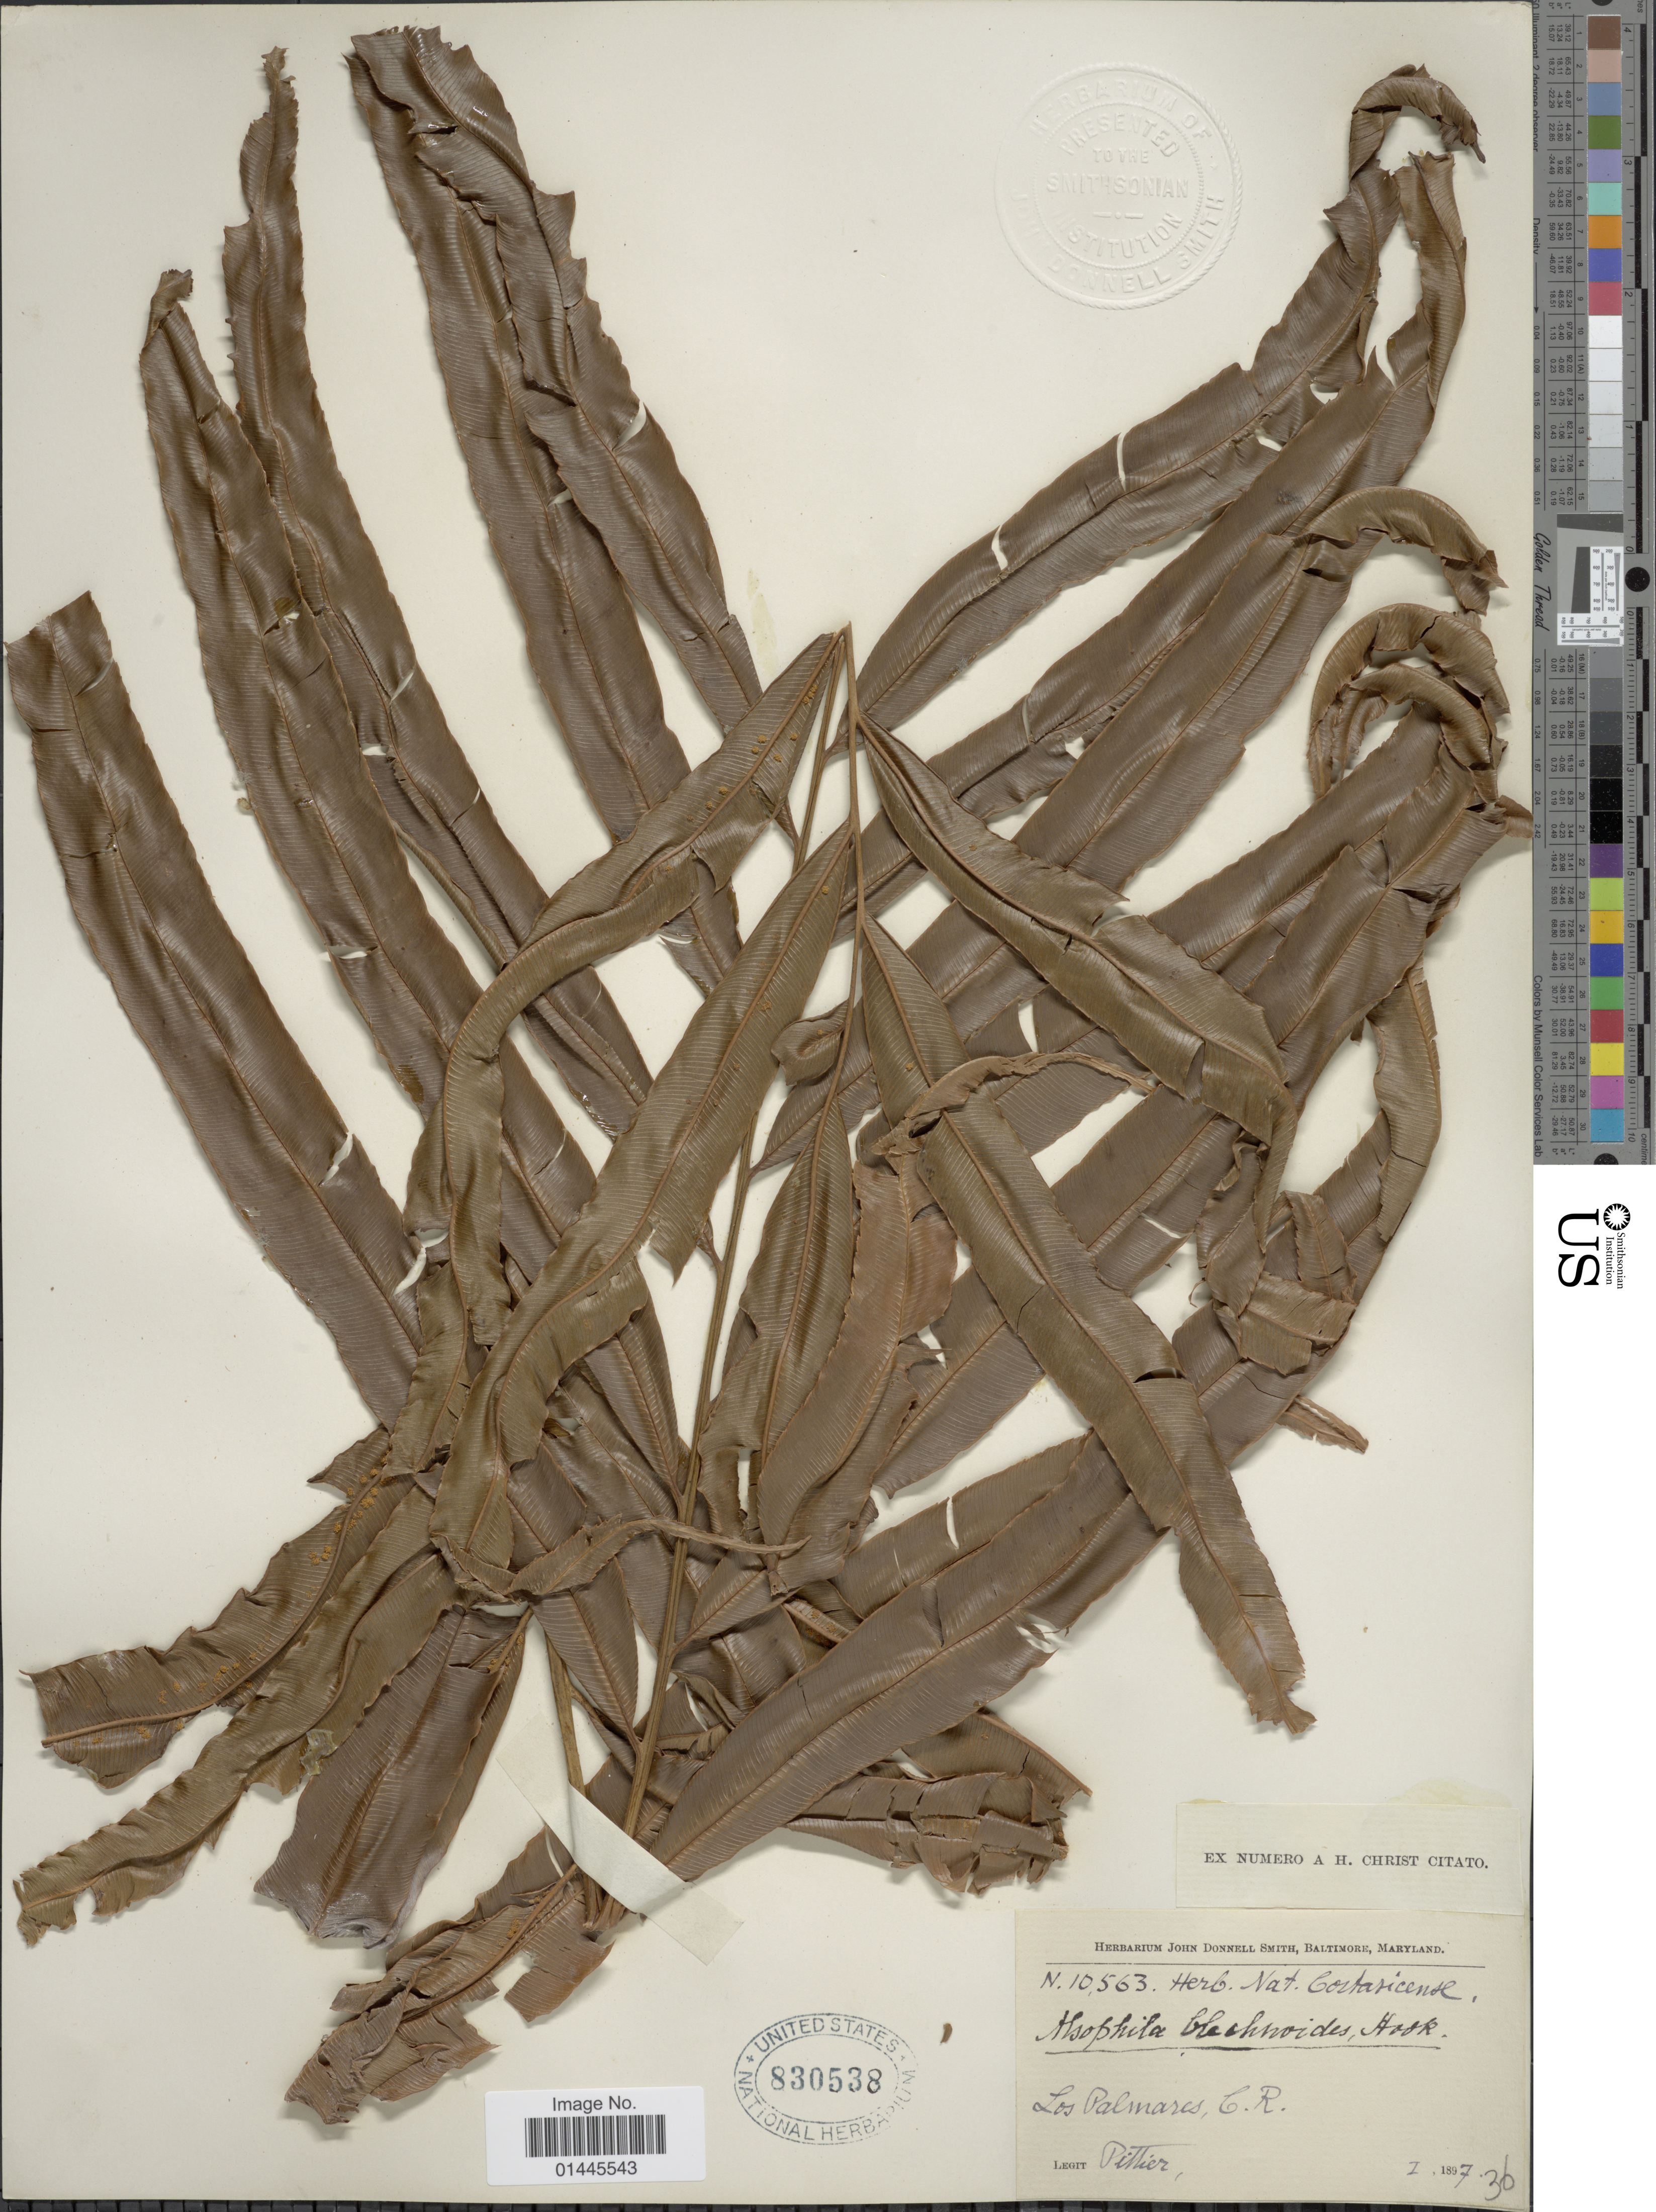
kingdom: Plantae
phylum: Tracheophyta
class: Polypodiopsida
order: Cyatheales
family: Metaxyaceae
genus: Metaxya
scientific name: Metaxya rostrata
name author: (Kunth) C. Presl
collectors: H. F. Pittier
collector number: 10563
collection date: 1897-02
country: Costa Rica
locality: Los Palmares, C.R.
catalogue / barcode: US 830538